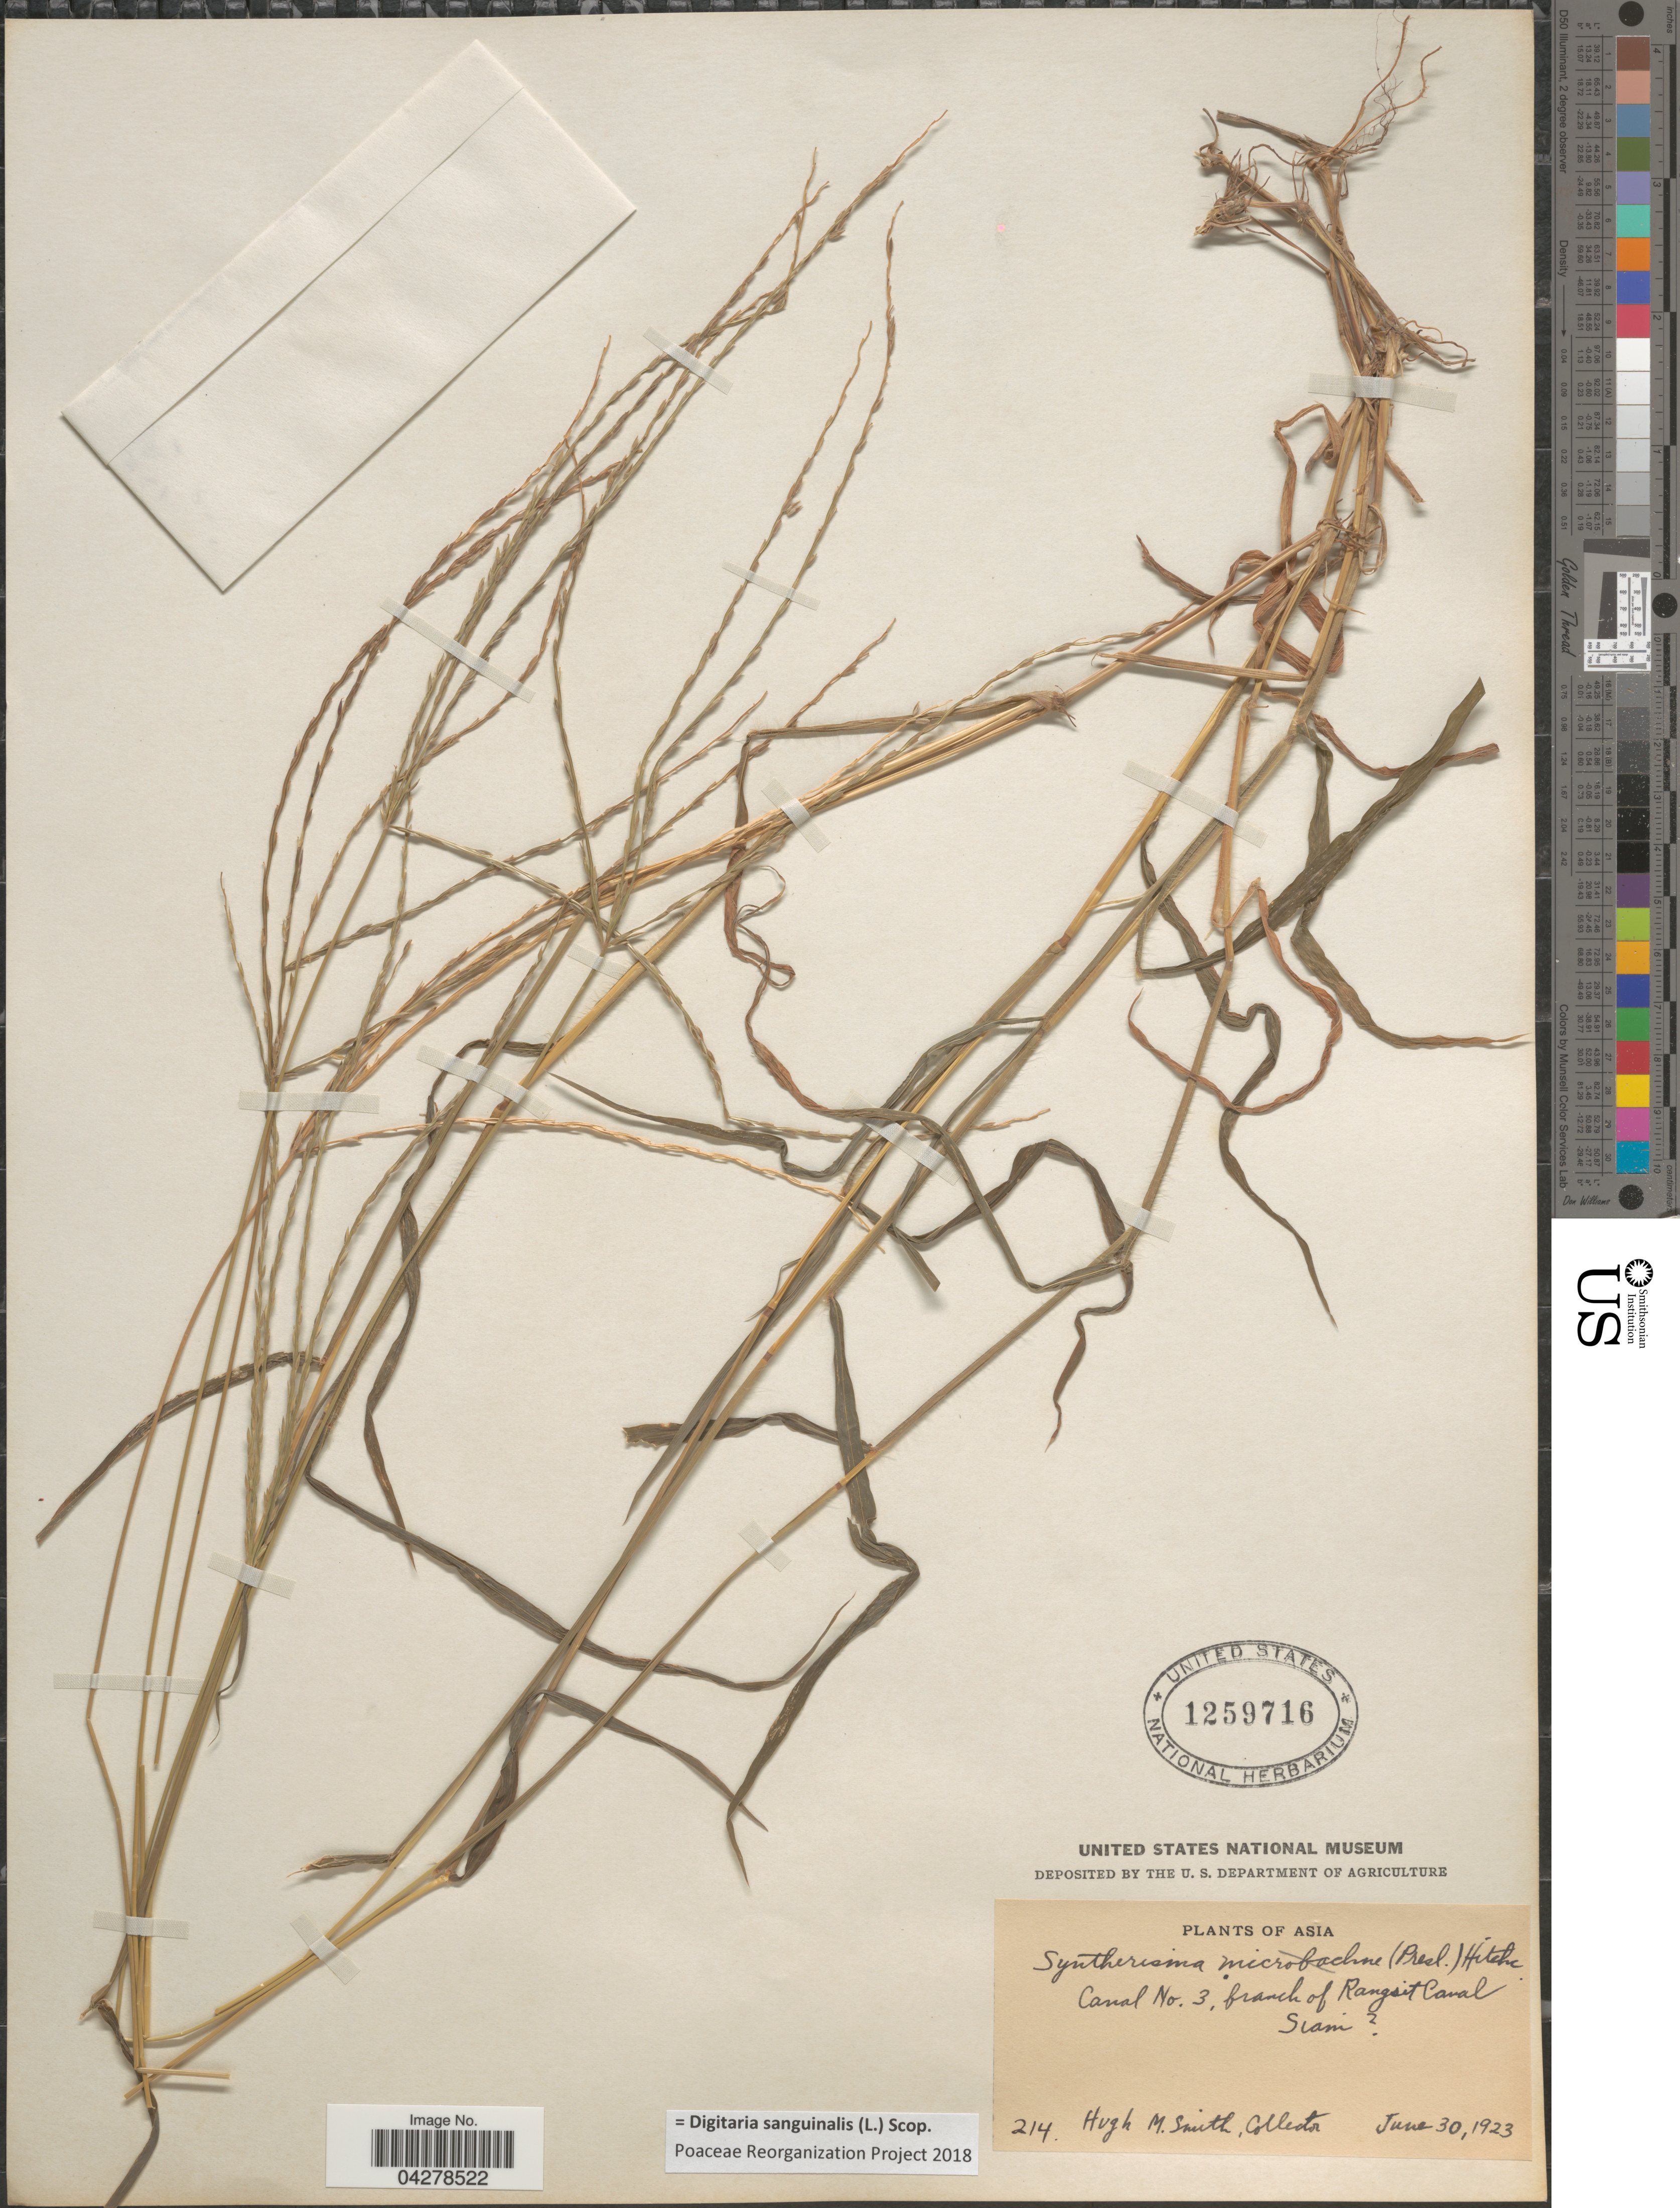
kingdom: Plantae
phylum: Tracheophyta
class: Liliopsida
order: Poales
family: Poaceae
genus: Digitaria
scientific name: Digitaria sanguinalis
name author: (L.) Scop.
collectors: H. M. Smith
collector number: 214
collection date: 1923-06-30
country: Thailand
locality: Canal No. 3, branch of Rangsit Canal. Siam [unsure placement].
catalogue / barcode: US 1259716